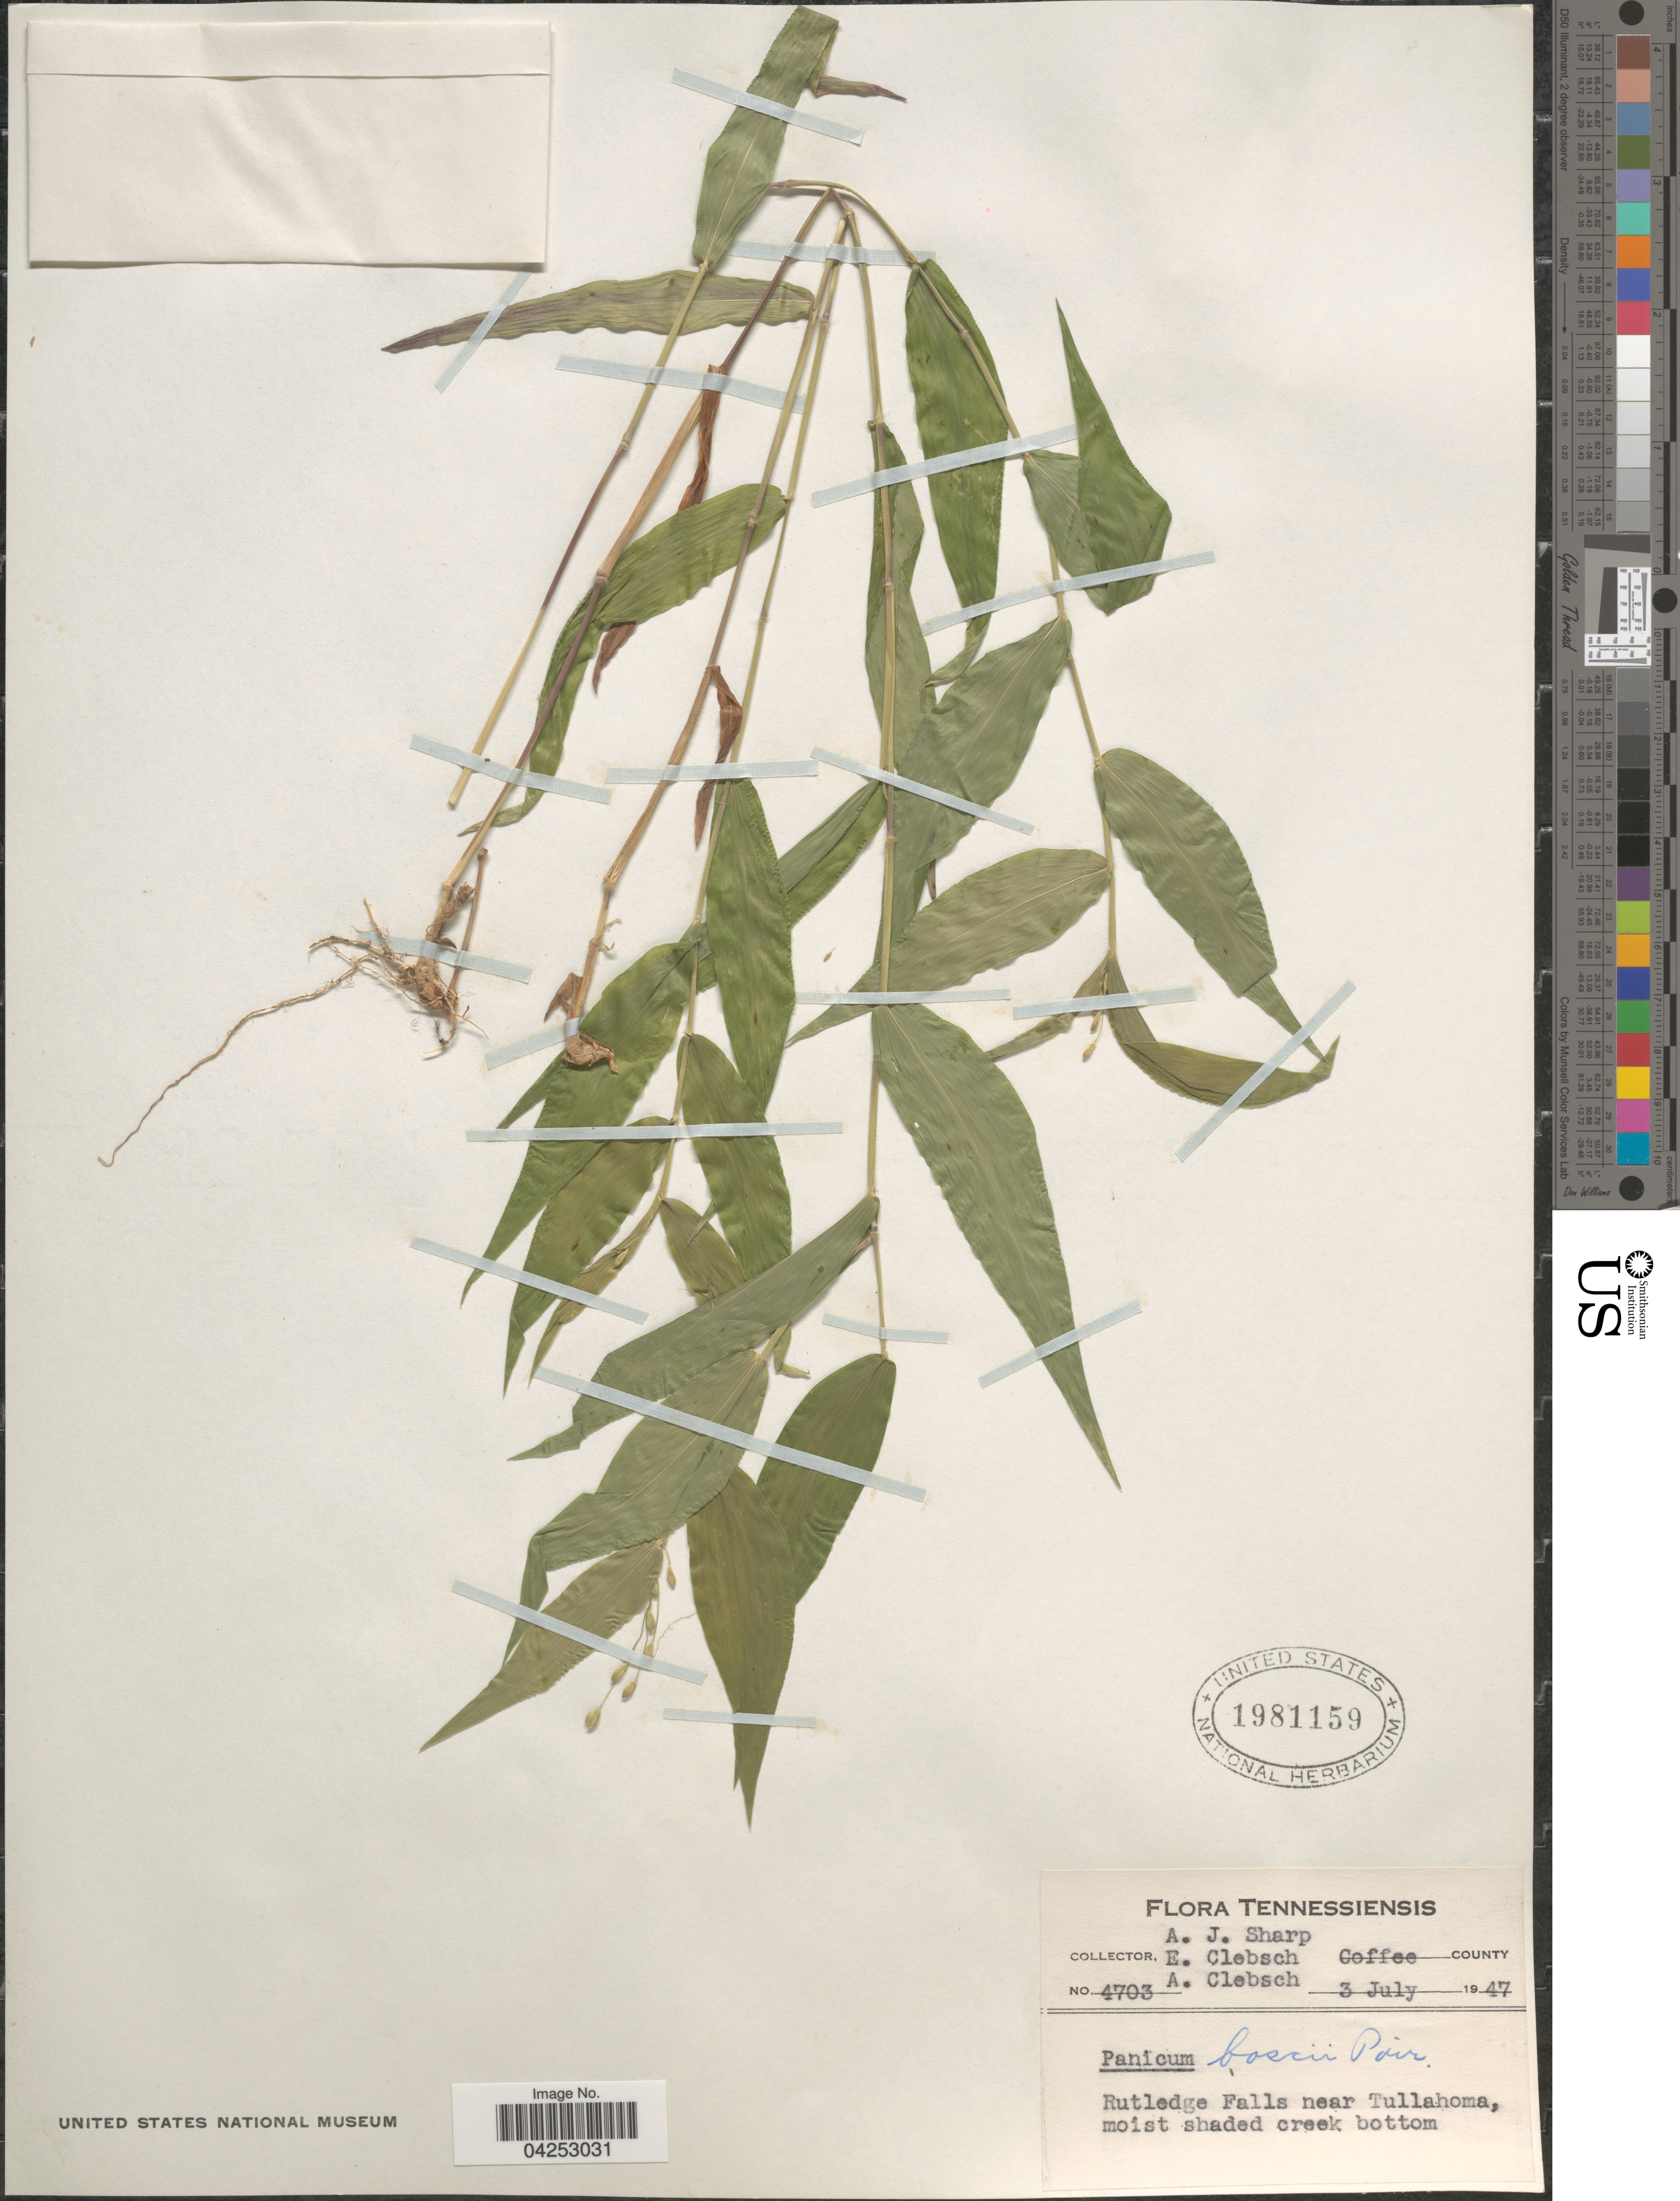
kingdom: Plantae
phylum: Tracheophyta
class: Liliopsida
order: Poales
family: Poaceae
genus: Dichanthelium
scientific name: Dichanthelium boscii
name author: (Poir.) Gould & C.A. Clark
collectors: A. J. Sharp, E. Clebsch & A. Clebsch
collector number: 4703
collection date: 1947-07-03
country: United States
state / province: Tennessee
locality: Coffee County. Rutledge Falls near Tullahoma, moist shaded creek bottom.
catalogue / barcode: US 1981159